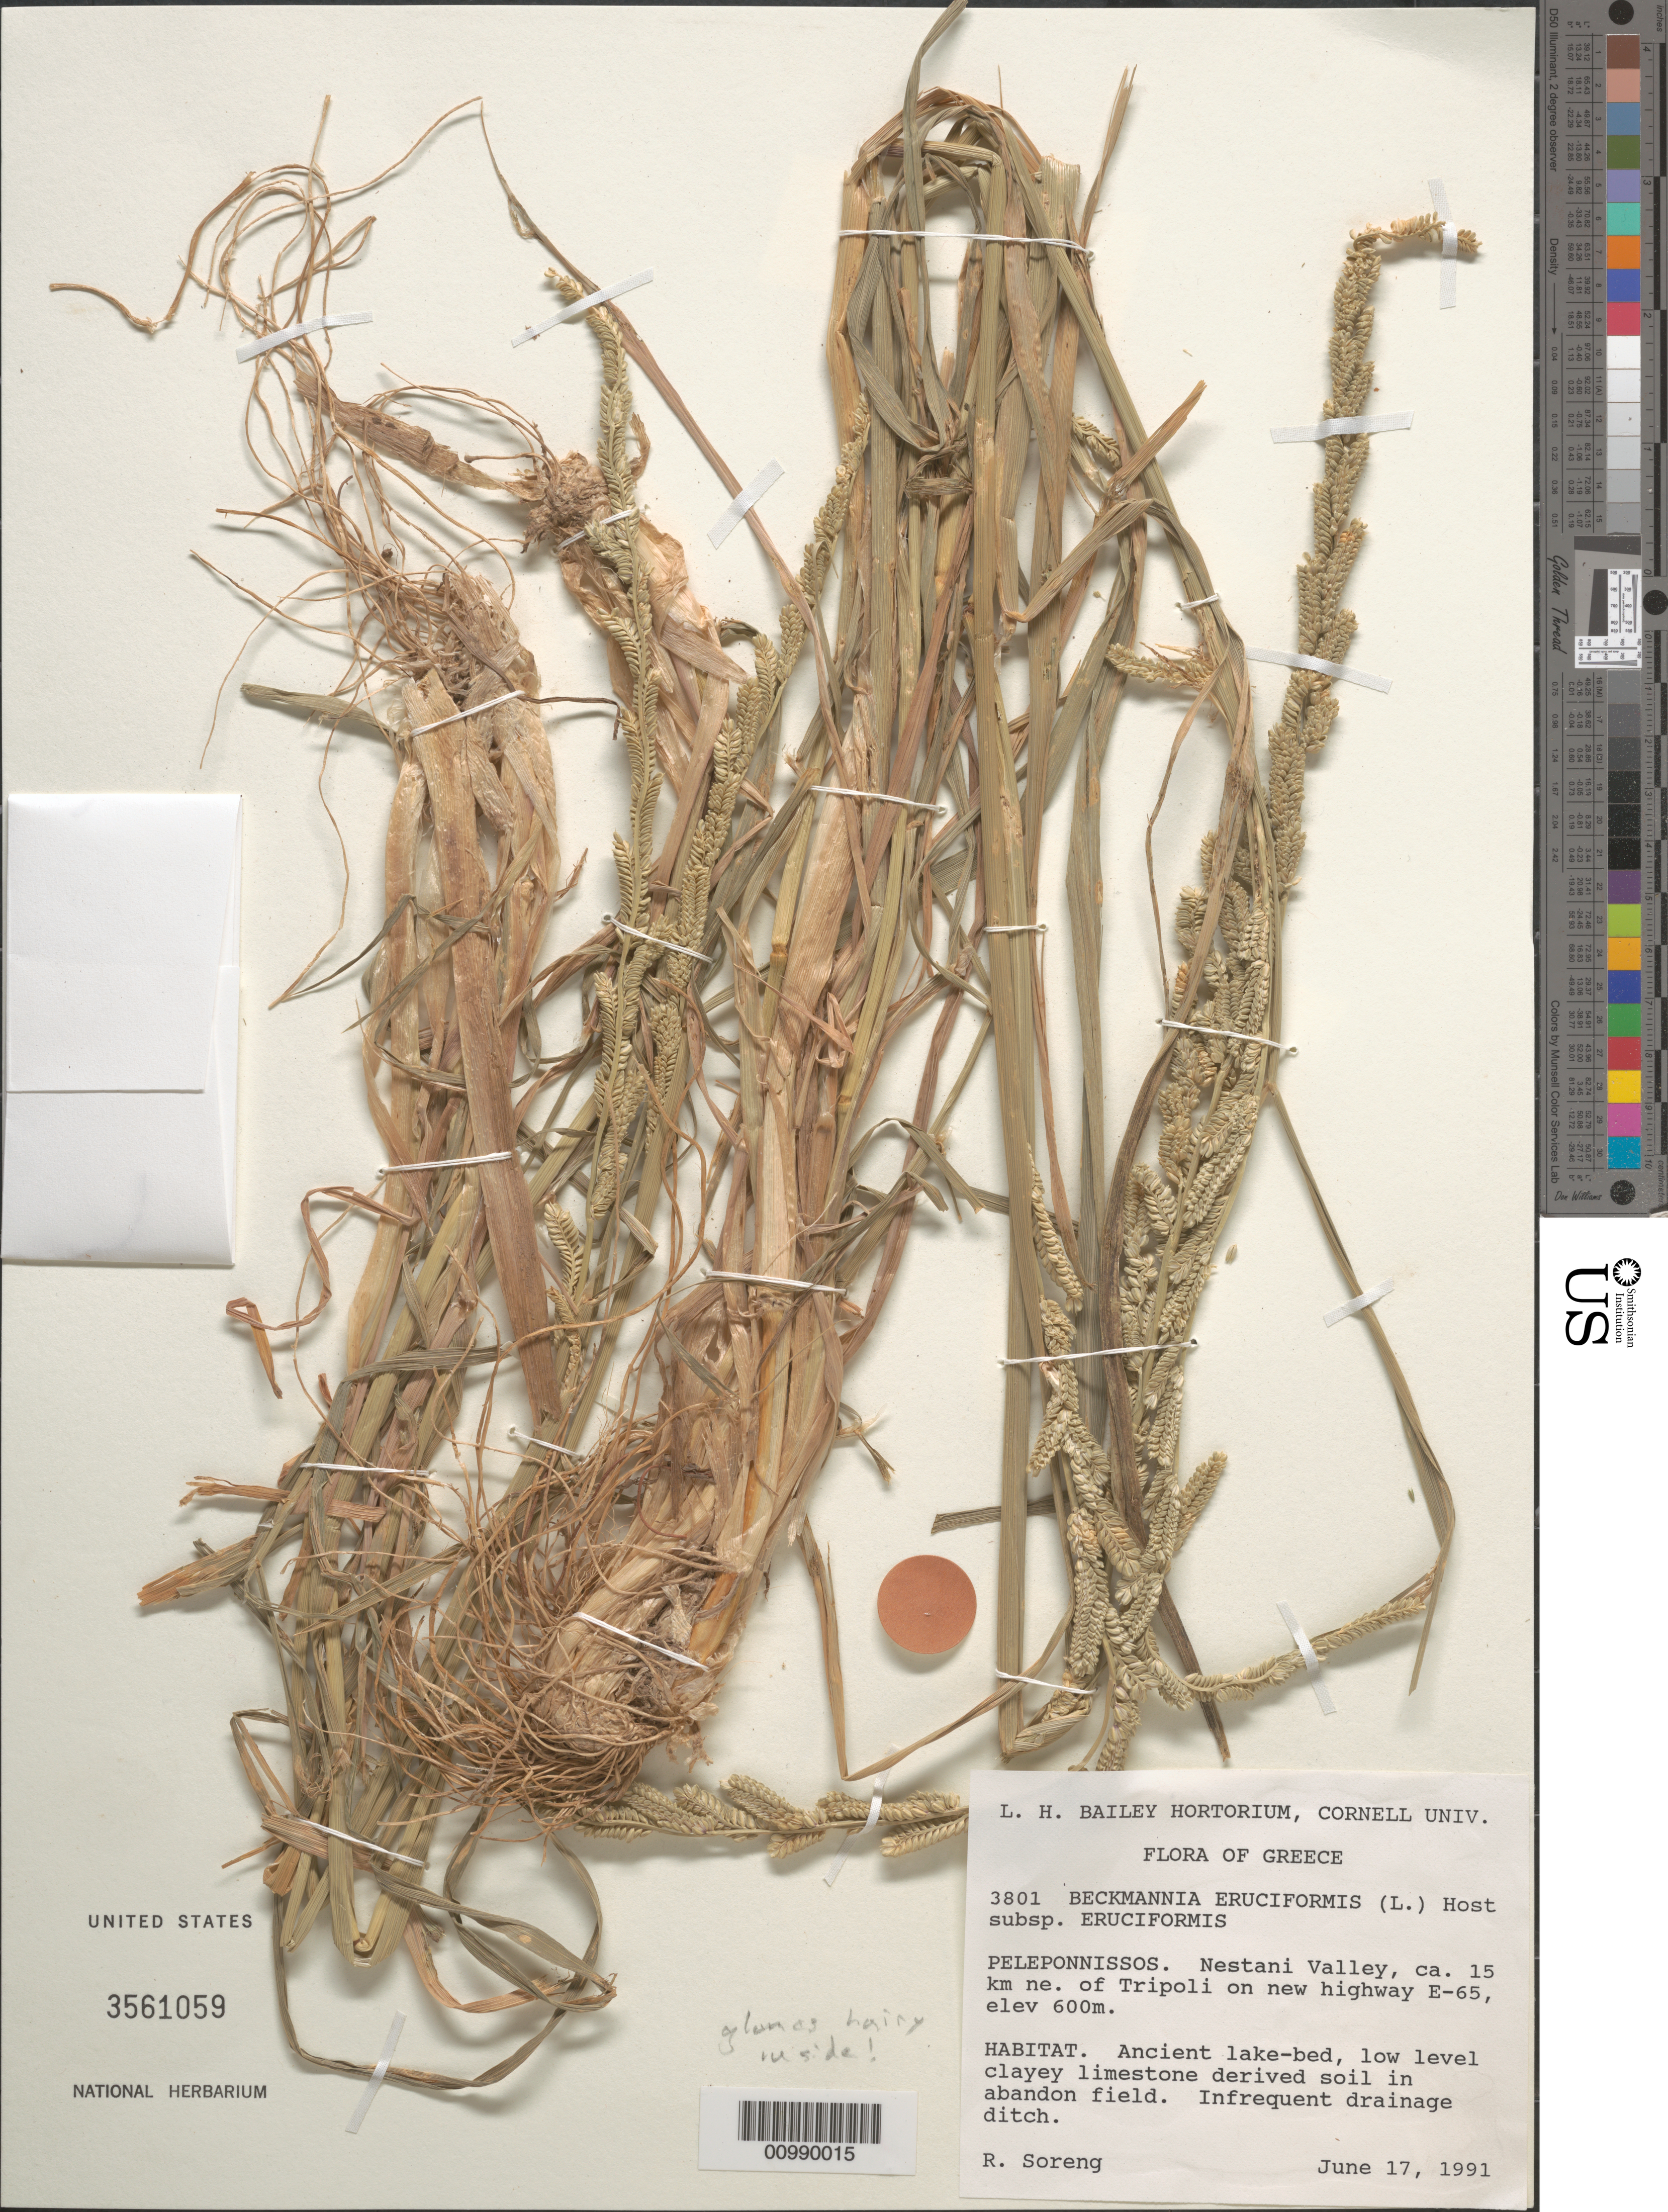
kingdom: Plantae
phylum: Tracheophyta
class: Liliopsida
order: Poales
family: Poaceae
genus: Beckmannia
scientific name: Beckmannia eruciformis subsp. eruciformis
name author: (L.) Host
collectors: R. J. Soreng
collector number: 3801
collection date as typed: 17 Jun 1991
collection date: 1991-06-17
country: Greece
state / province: Peloponnese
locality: Nestani Valley, ca. 15 km ne. of Tripoli on new highway E-65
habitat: Ancient lake-bed, low level clayey limestone derived soil in abandon field. Infrequent drainage ditch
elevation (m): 600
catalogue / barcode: US 3561059